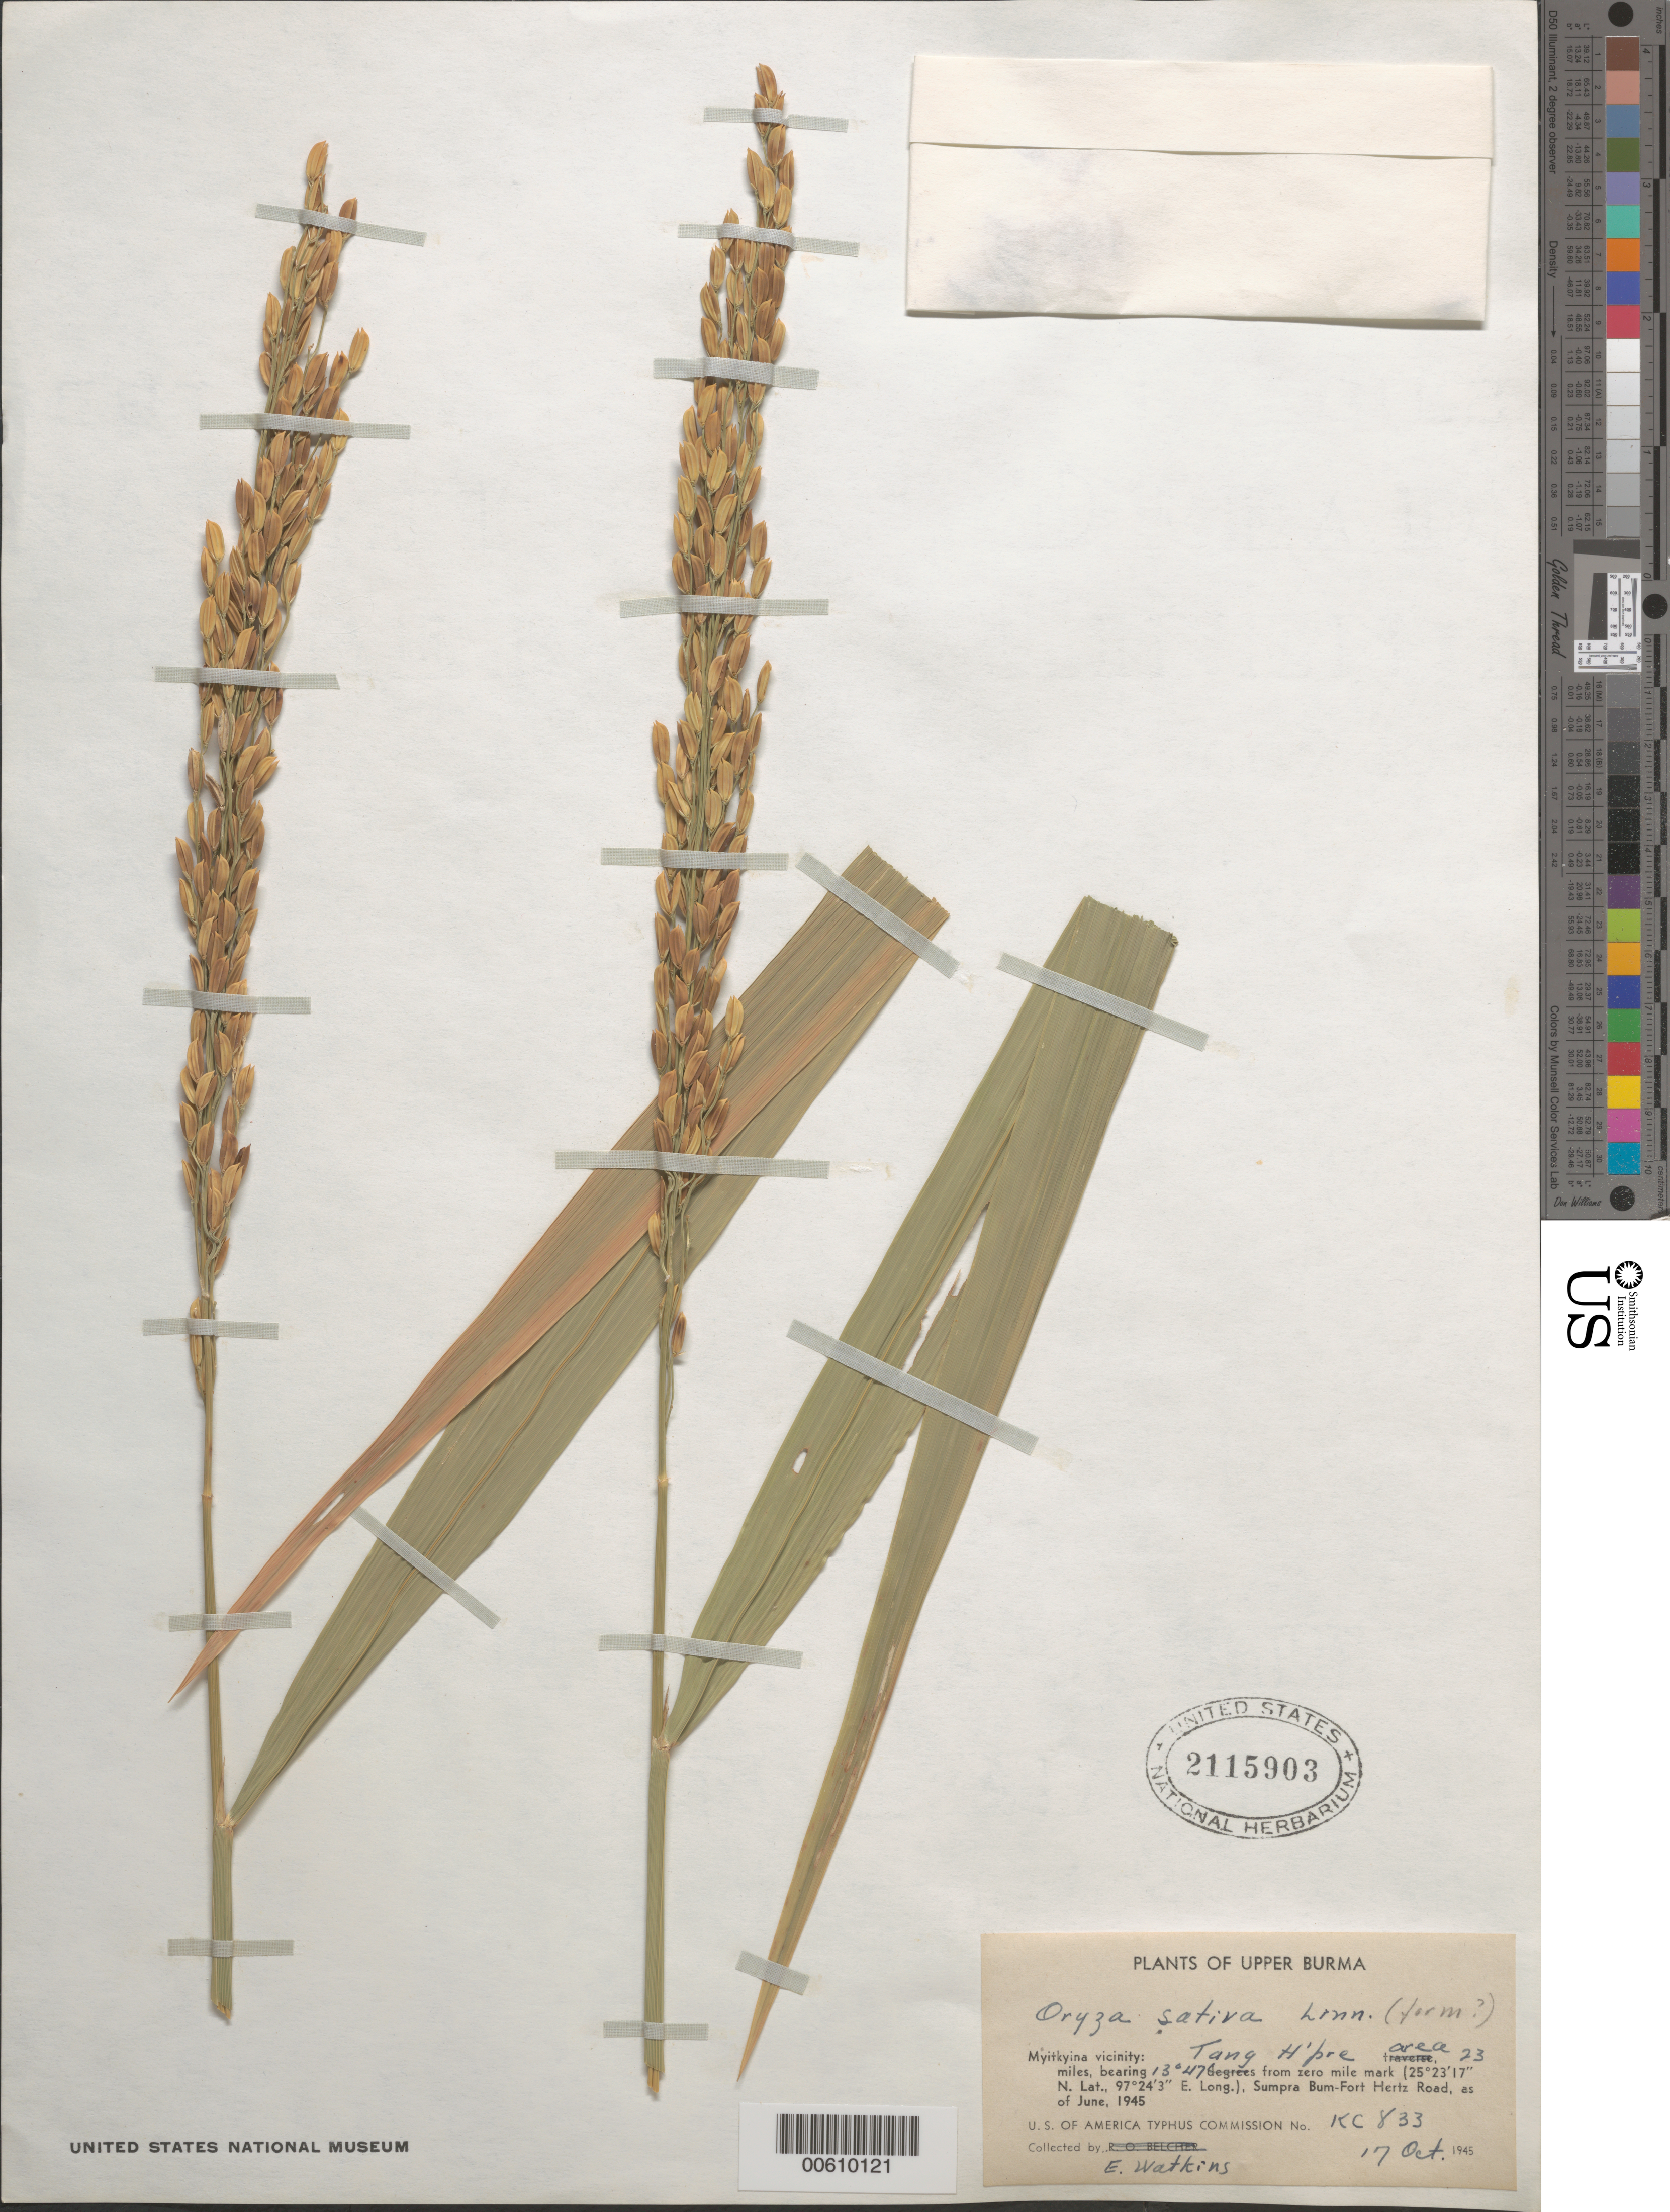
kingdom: Plantae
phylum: Tracheophyta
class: Liliopsida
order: Poales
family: Poaceae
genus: Oryza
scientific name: Oryza sativa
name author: L.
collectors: Watkins, E.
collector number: KC833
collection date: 1945-10-17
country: Myanmar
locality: Upper Burma. Myitkyina vicinity: Tang H'pre area, 23 miles, bearing from zero mile mark. Sumpra Bum-Fort Hertz Road.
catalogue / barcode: US 2115903